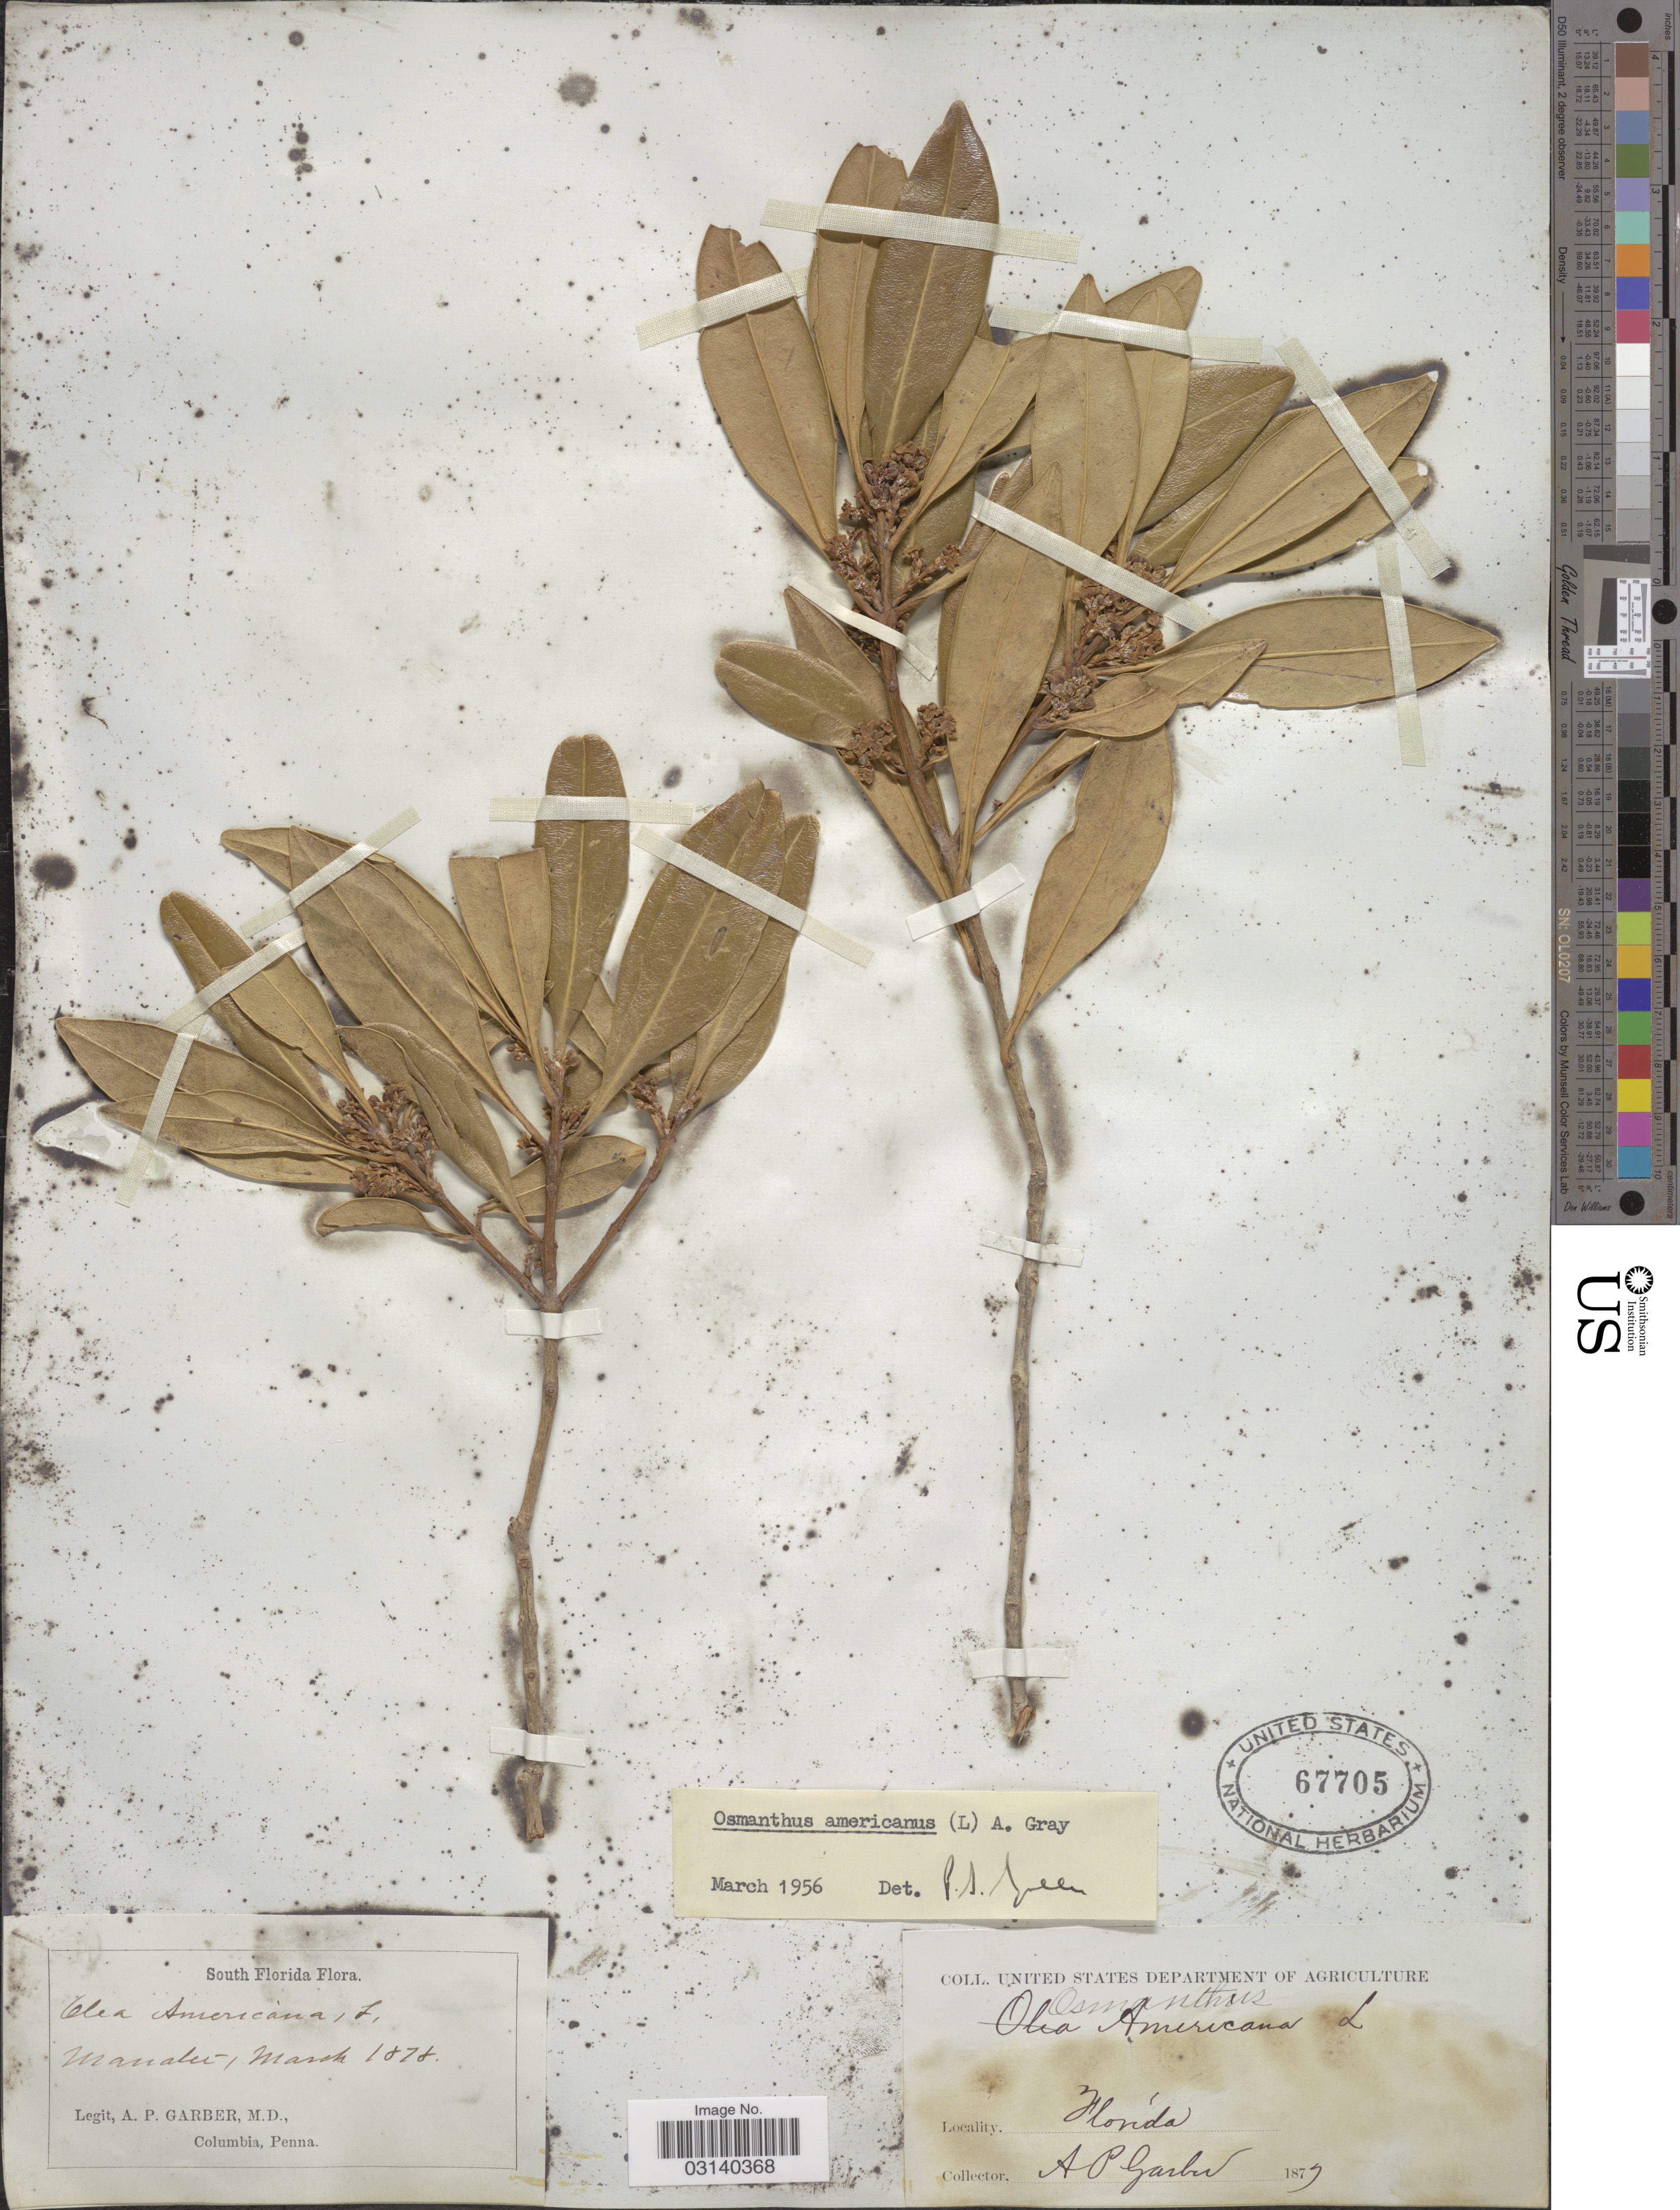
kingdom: Plantae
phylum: Tracheophyta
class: Magnoliopsida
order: Lamiales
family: Oleaceae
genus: Osmanthus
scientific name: Osmanthus americanus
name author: (L.) A. Gray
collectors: A. P. Garber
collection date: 1877-03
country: United States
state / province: Florida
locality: South Florida. Manatee.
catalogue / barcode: US 67705